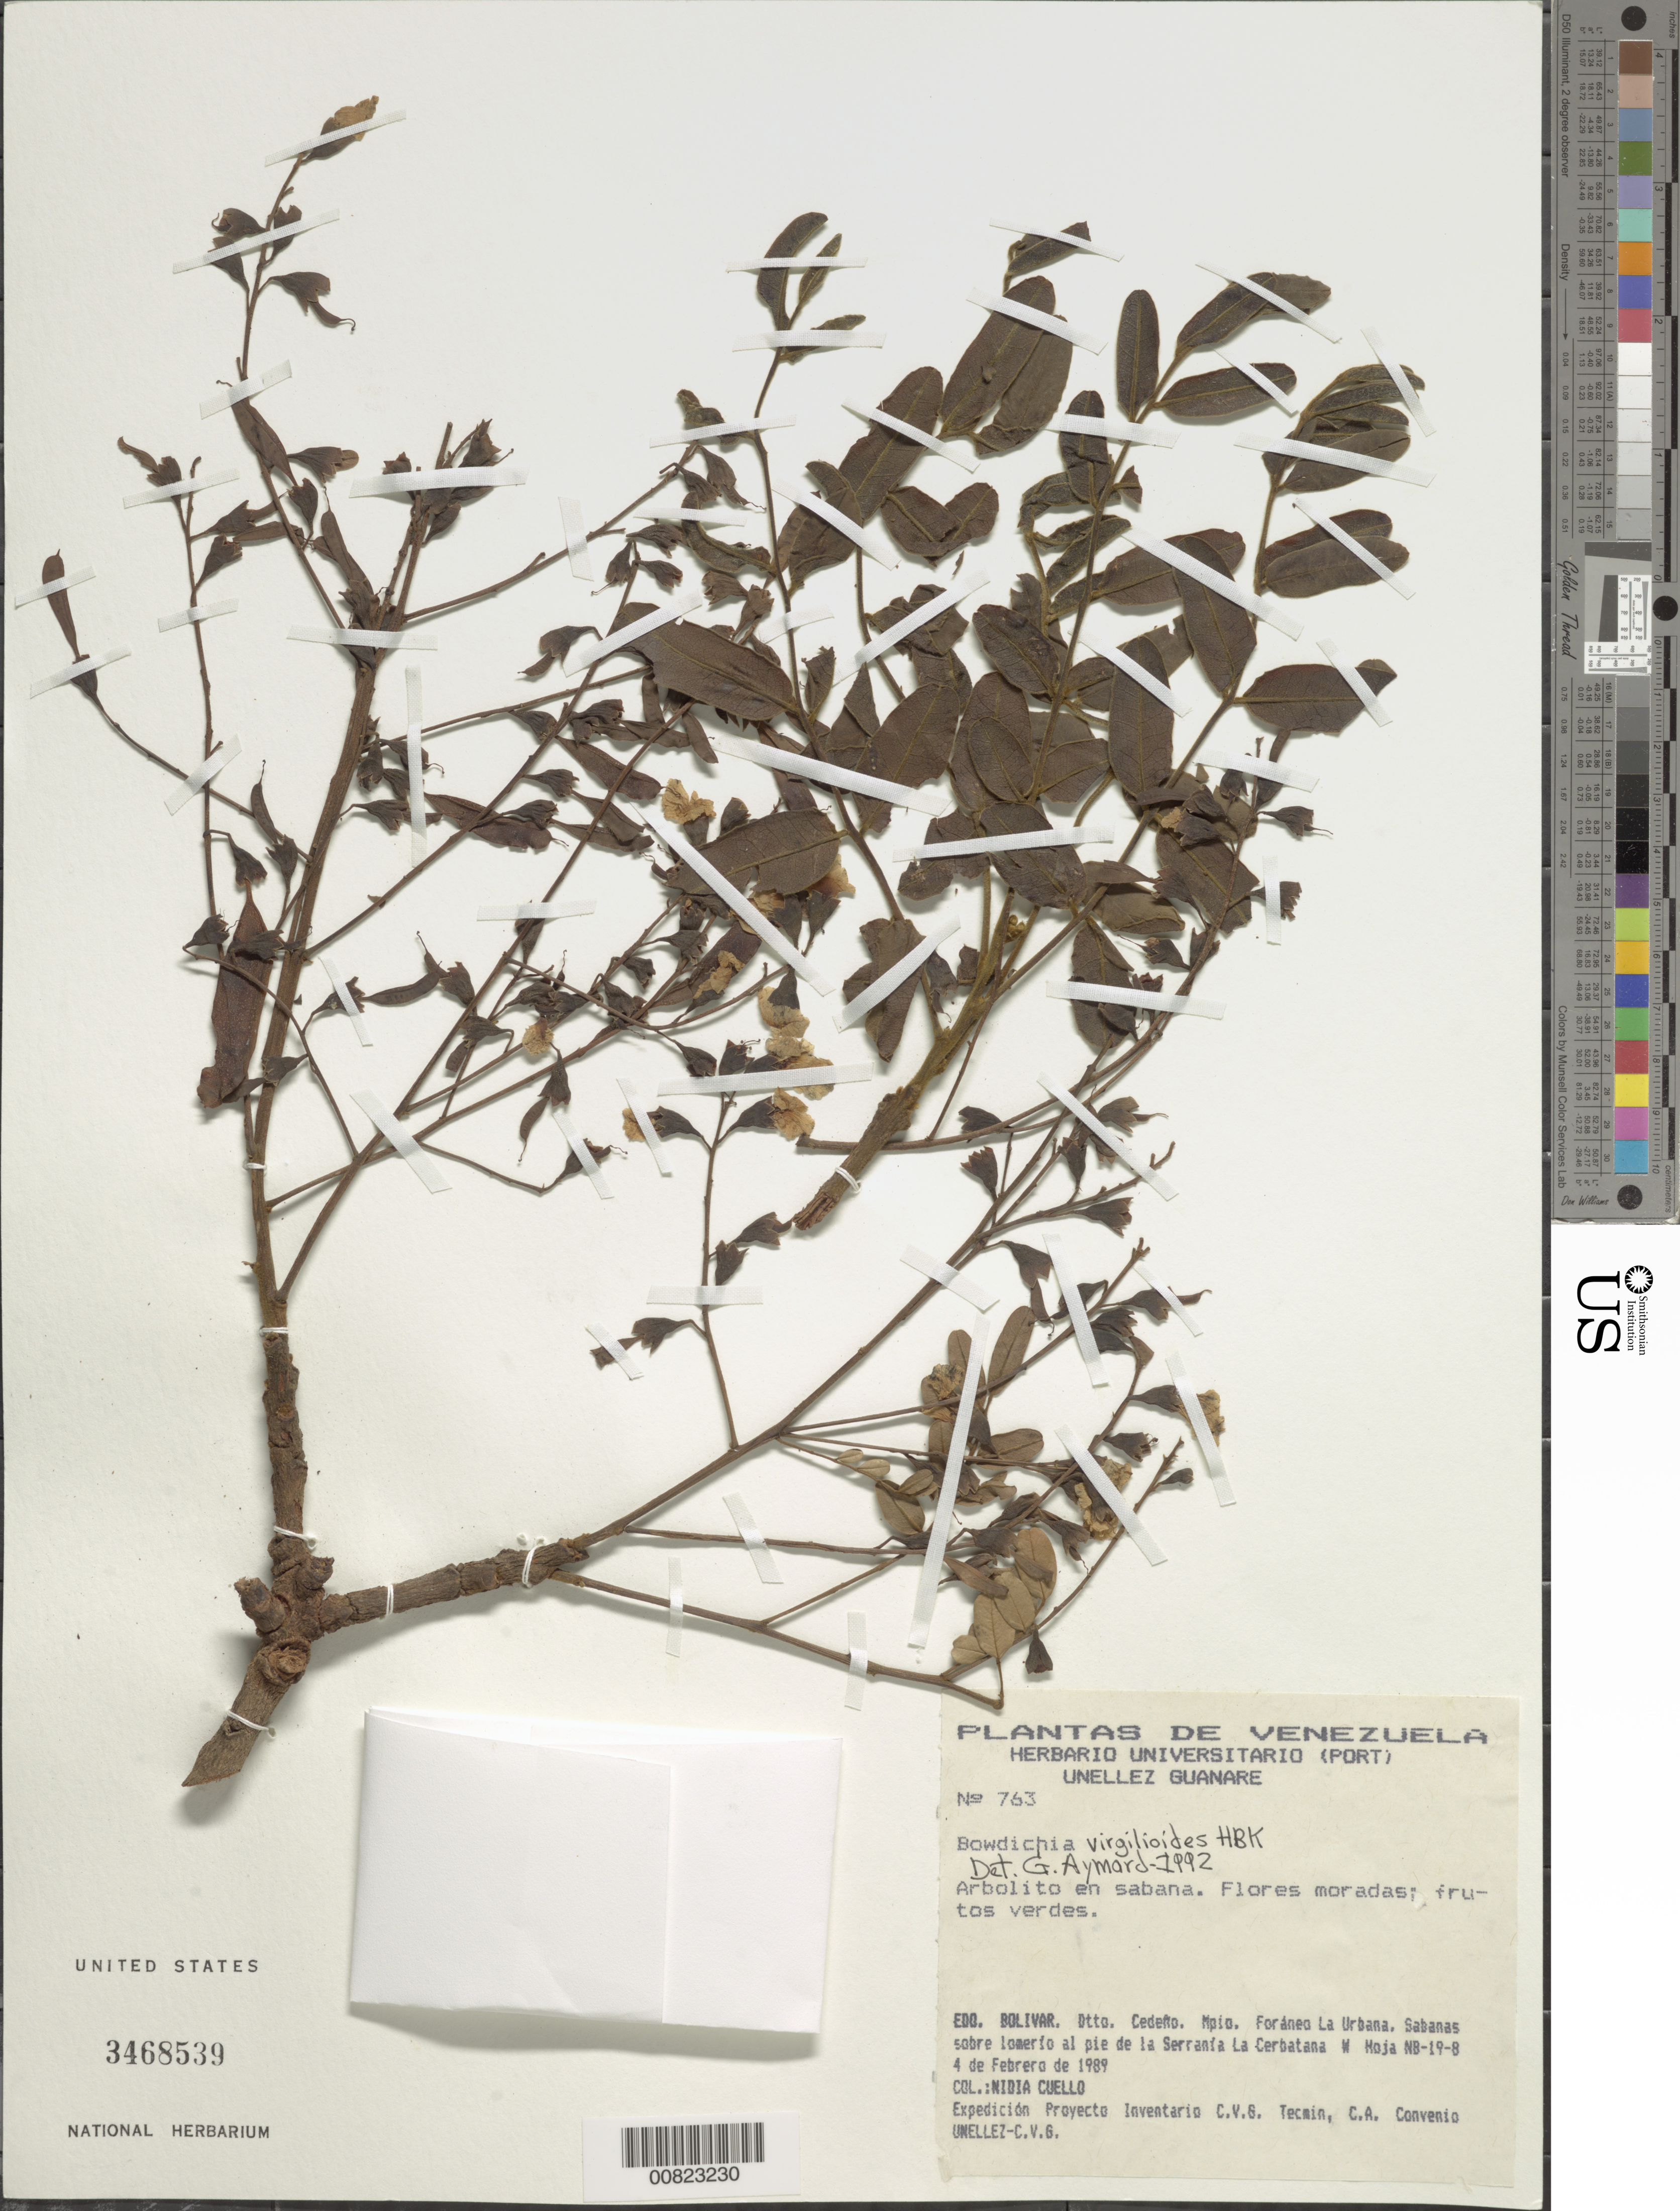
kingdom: Plantae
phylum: Tracheophyta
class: Magnoliopsida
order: Fabales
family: Fabaceae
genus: Bowdichia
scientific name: Bowdichia virgilioides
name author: Kunth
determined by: Aymard C., G. A., (PORT), Univ. Nac. Exp. de los Llanos Ezequiel Zamora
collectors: N. L. Cuello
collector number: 763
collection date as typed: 4-Feb-89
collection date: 1989-02-04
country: Venezuela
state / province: Bolívar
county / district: Cedeño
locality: Mun. Foráneo La Urbana, Serrania La Cerbatana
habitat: Sabanas sobre lomerio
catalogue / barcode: US 3468539